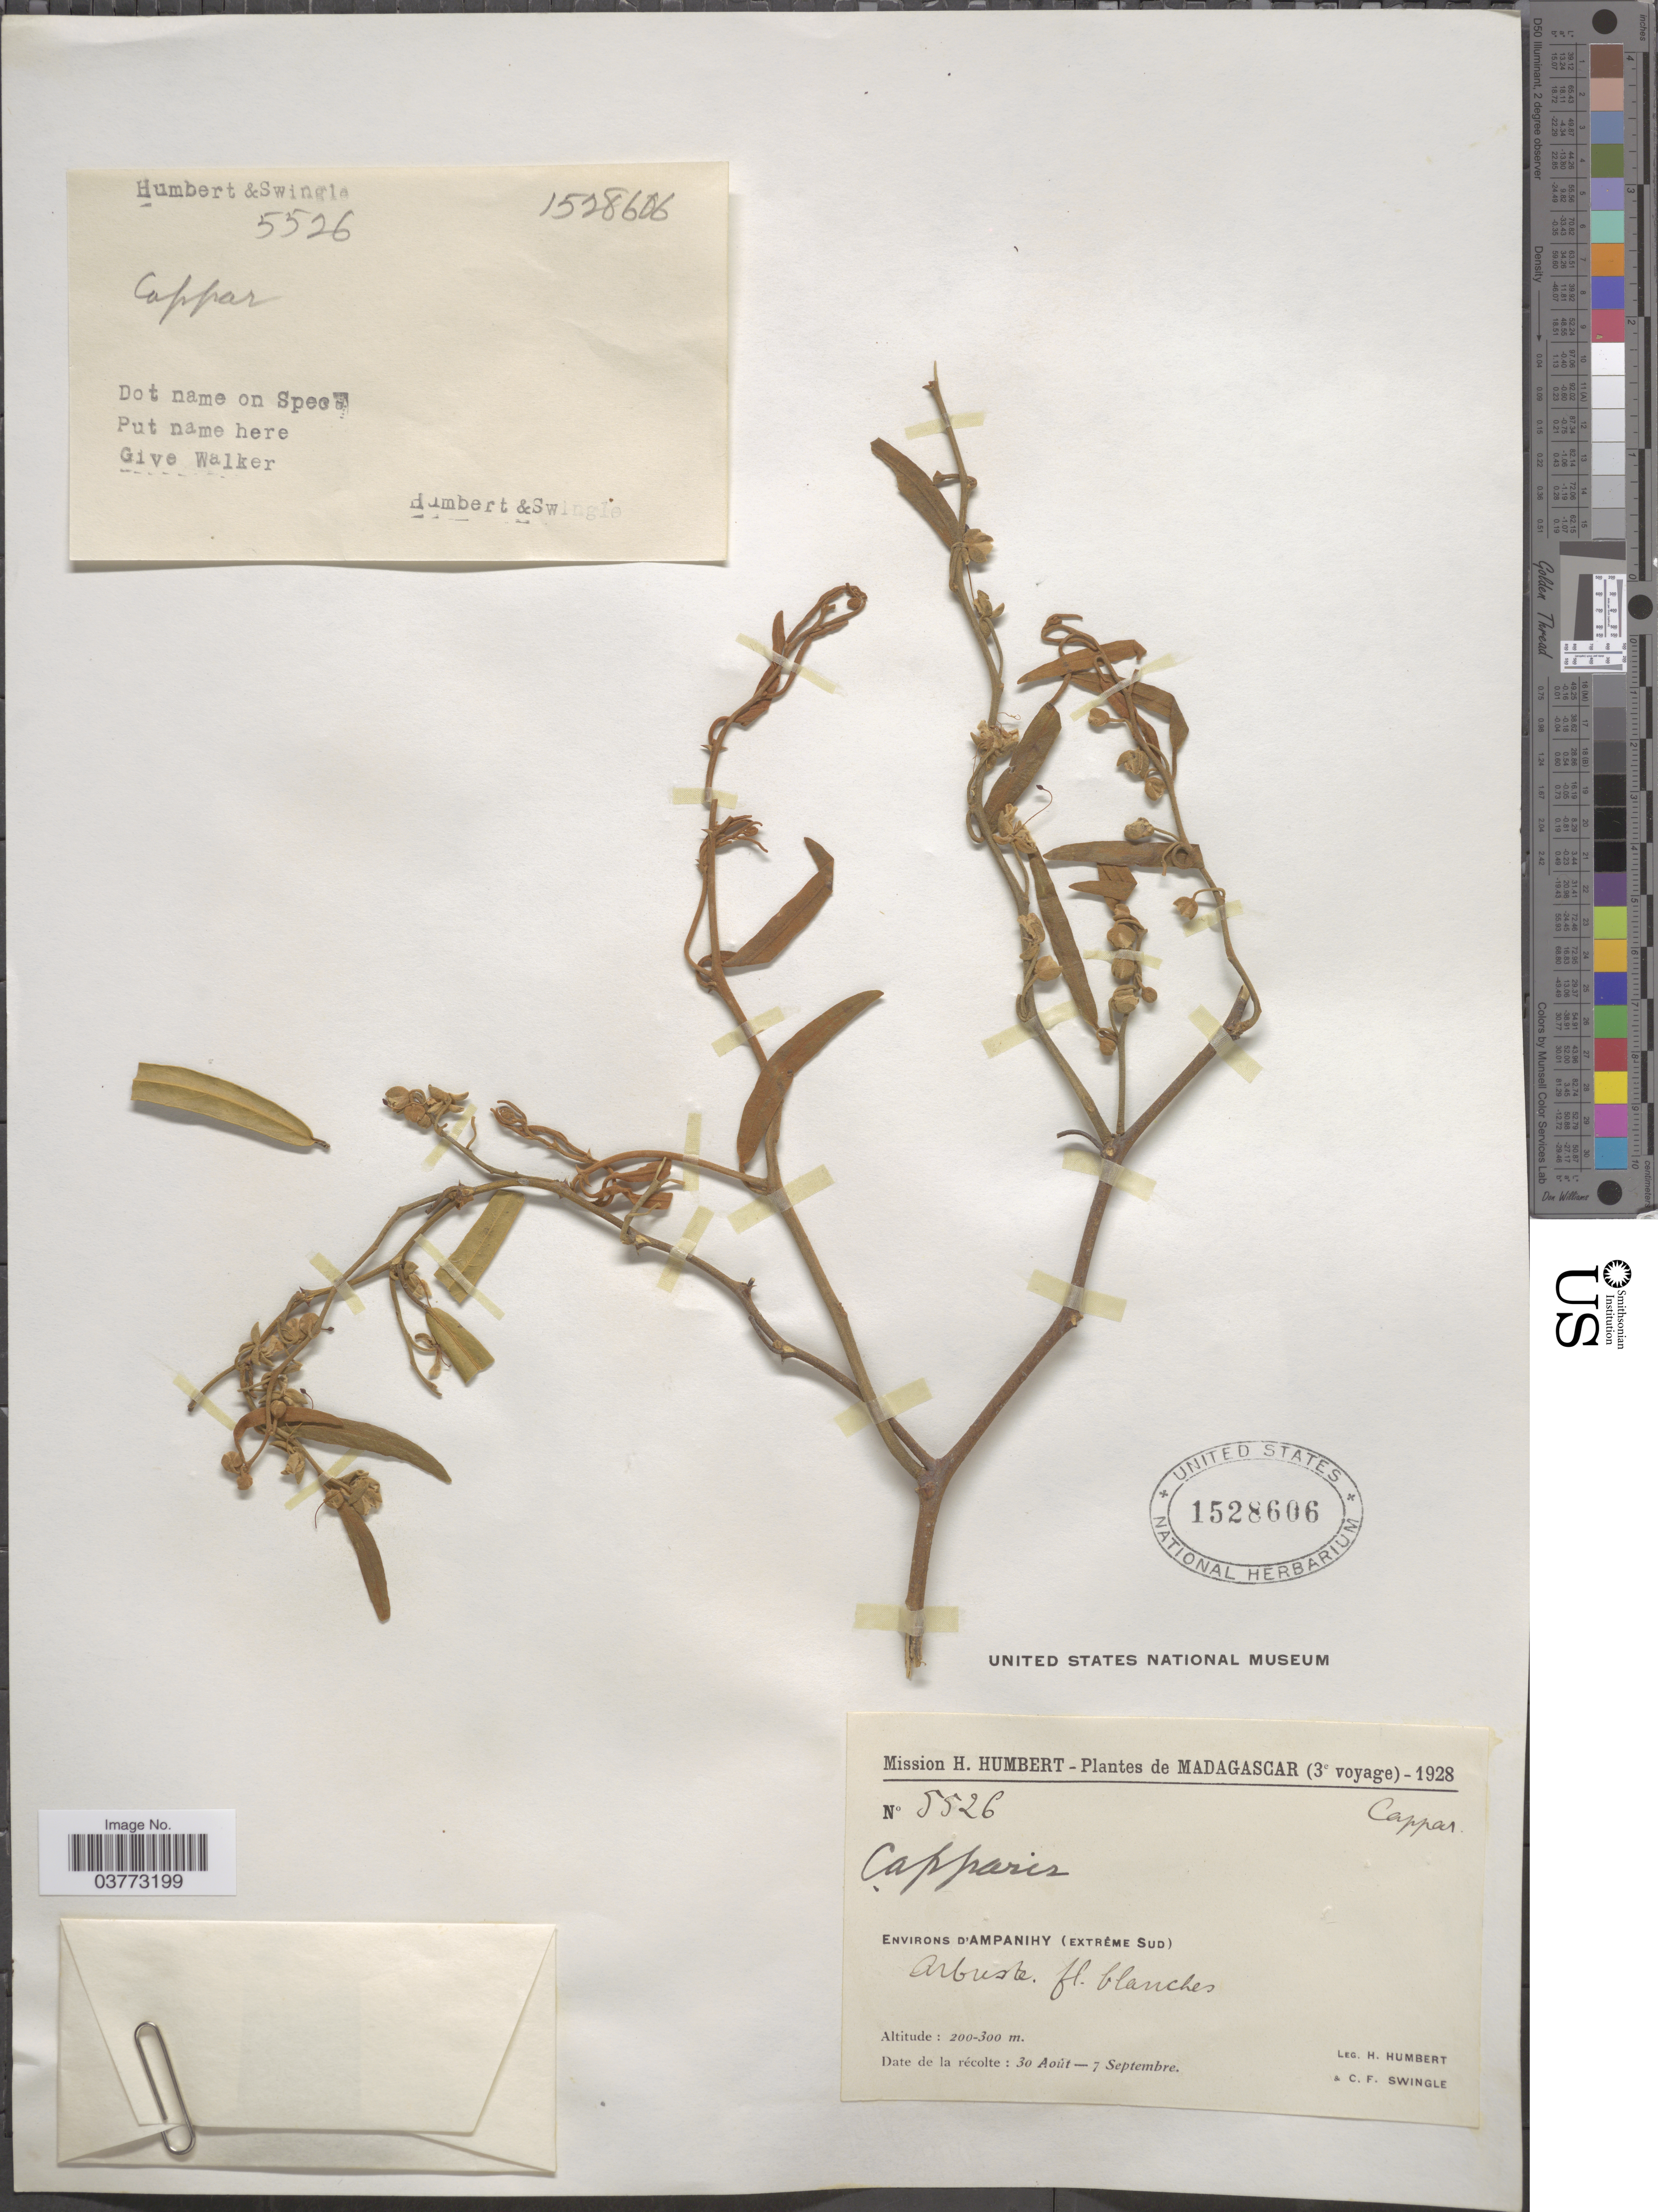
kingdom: Plantae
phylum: Tracheophyta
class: Magnoliopsida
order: Brassicales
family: Capparaceae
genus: Capparis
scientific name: Capparis sp.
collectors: H. Humbert & C. Swingle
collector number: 5526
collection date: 1928-08-30/1928-09-07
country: Madagascar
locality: Environs d'Ampanihy (Extréme Sud).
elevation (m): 200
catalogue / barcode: US 1528606